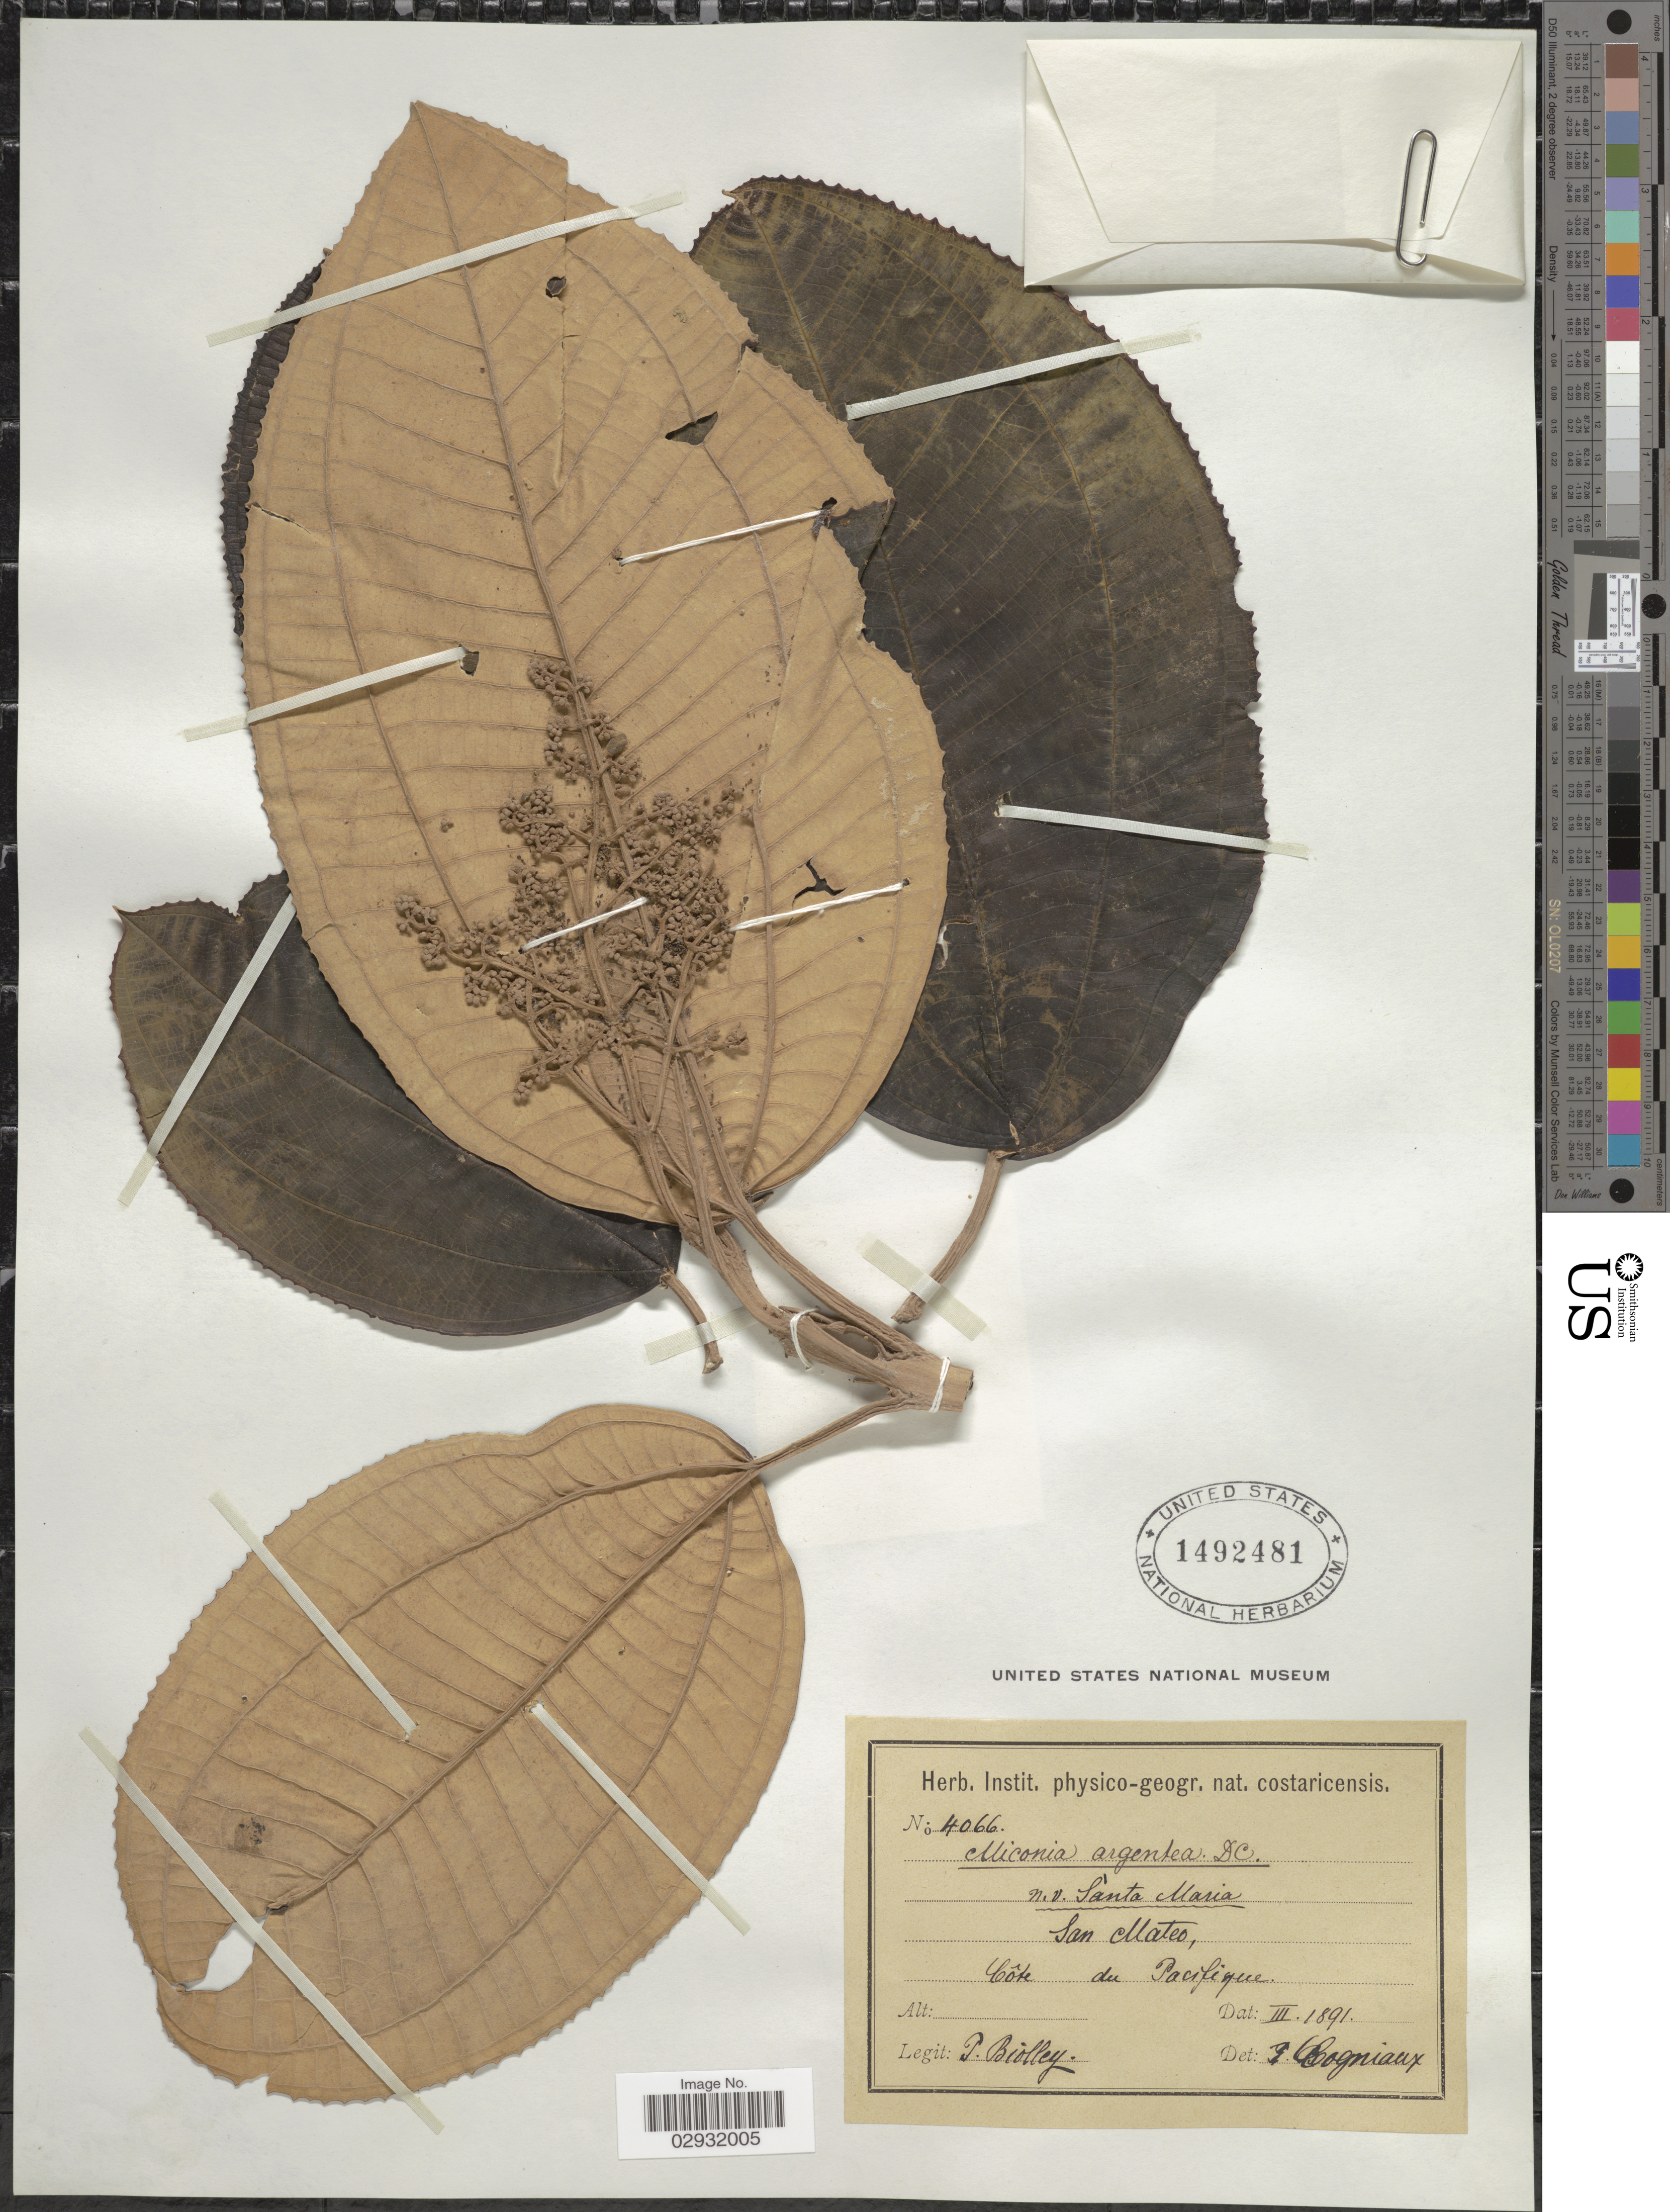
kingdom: Plantae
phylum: Tracheophyta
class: Magnoliopsida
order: Myrtales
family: Melastomataceae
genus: Miconia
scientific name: Miconia argentea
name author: (Sw.) DC.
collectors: P. Biolley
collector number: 4066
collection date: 1891-03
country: Costa Rica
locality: San Mateo, Côte du Pacifique.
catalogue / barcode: US 1492481